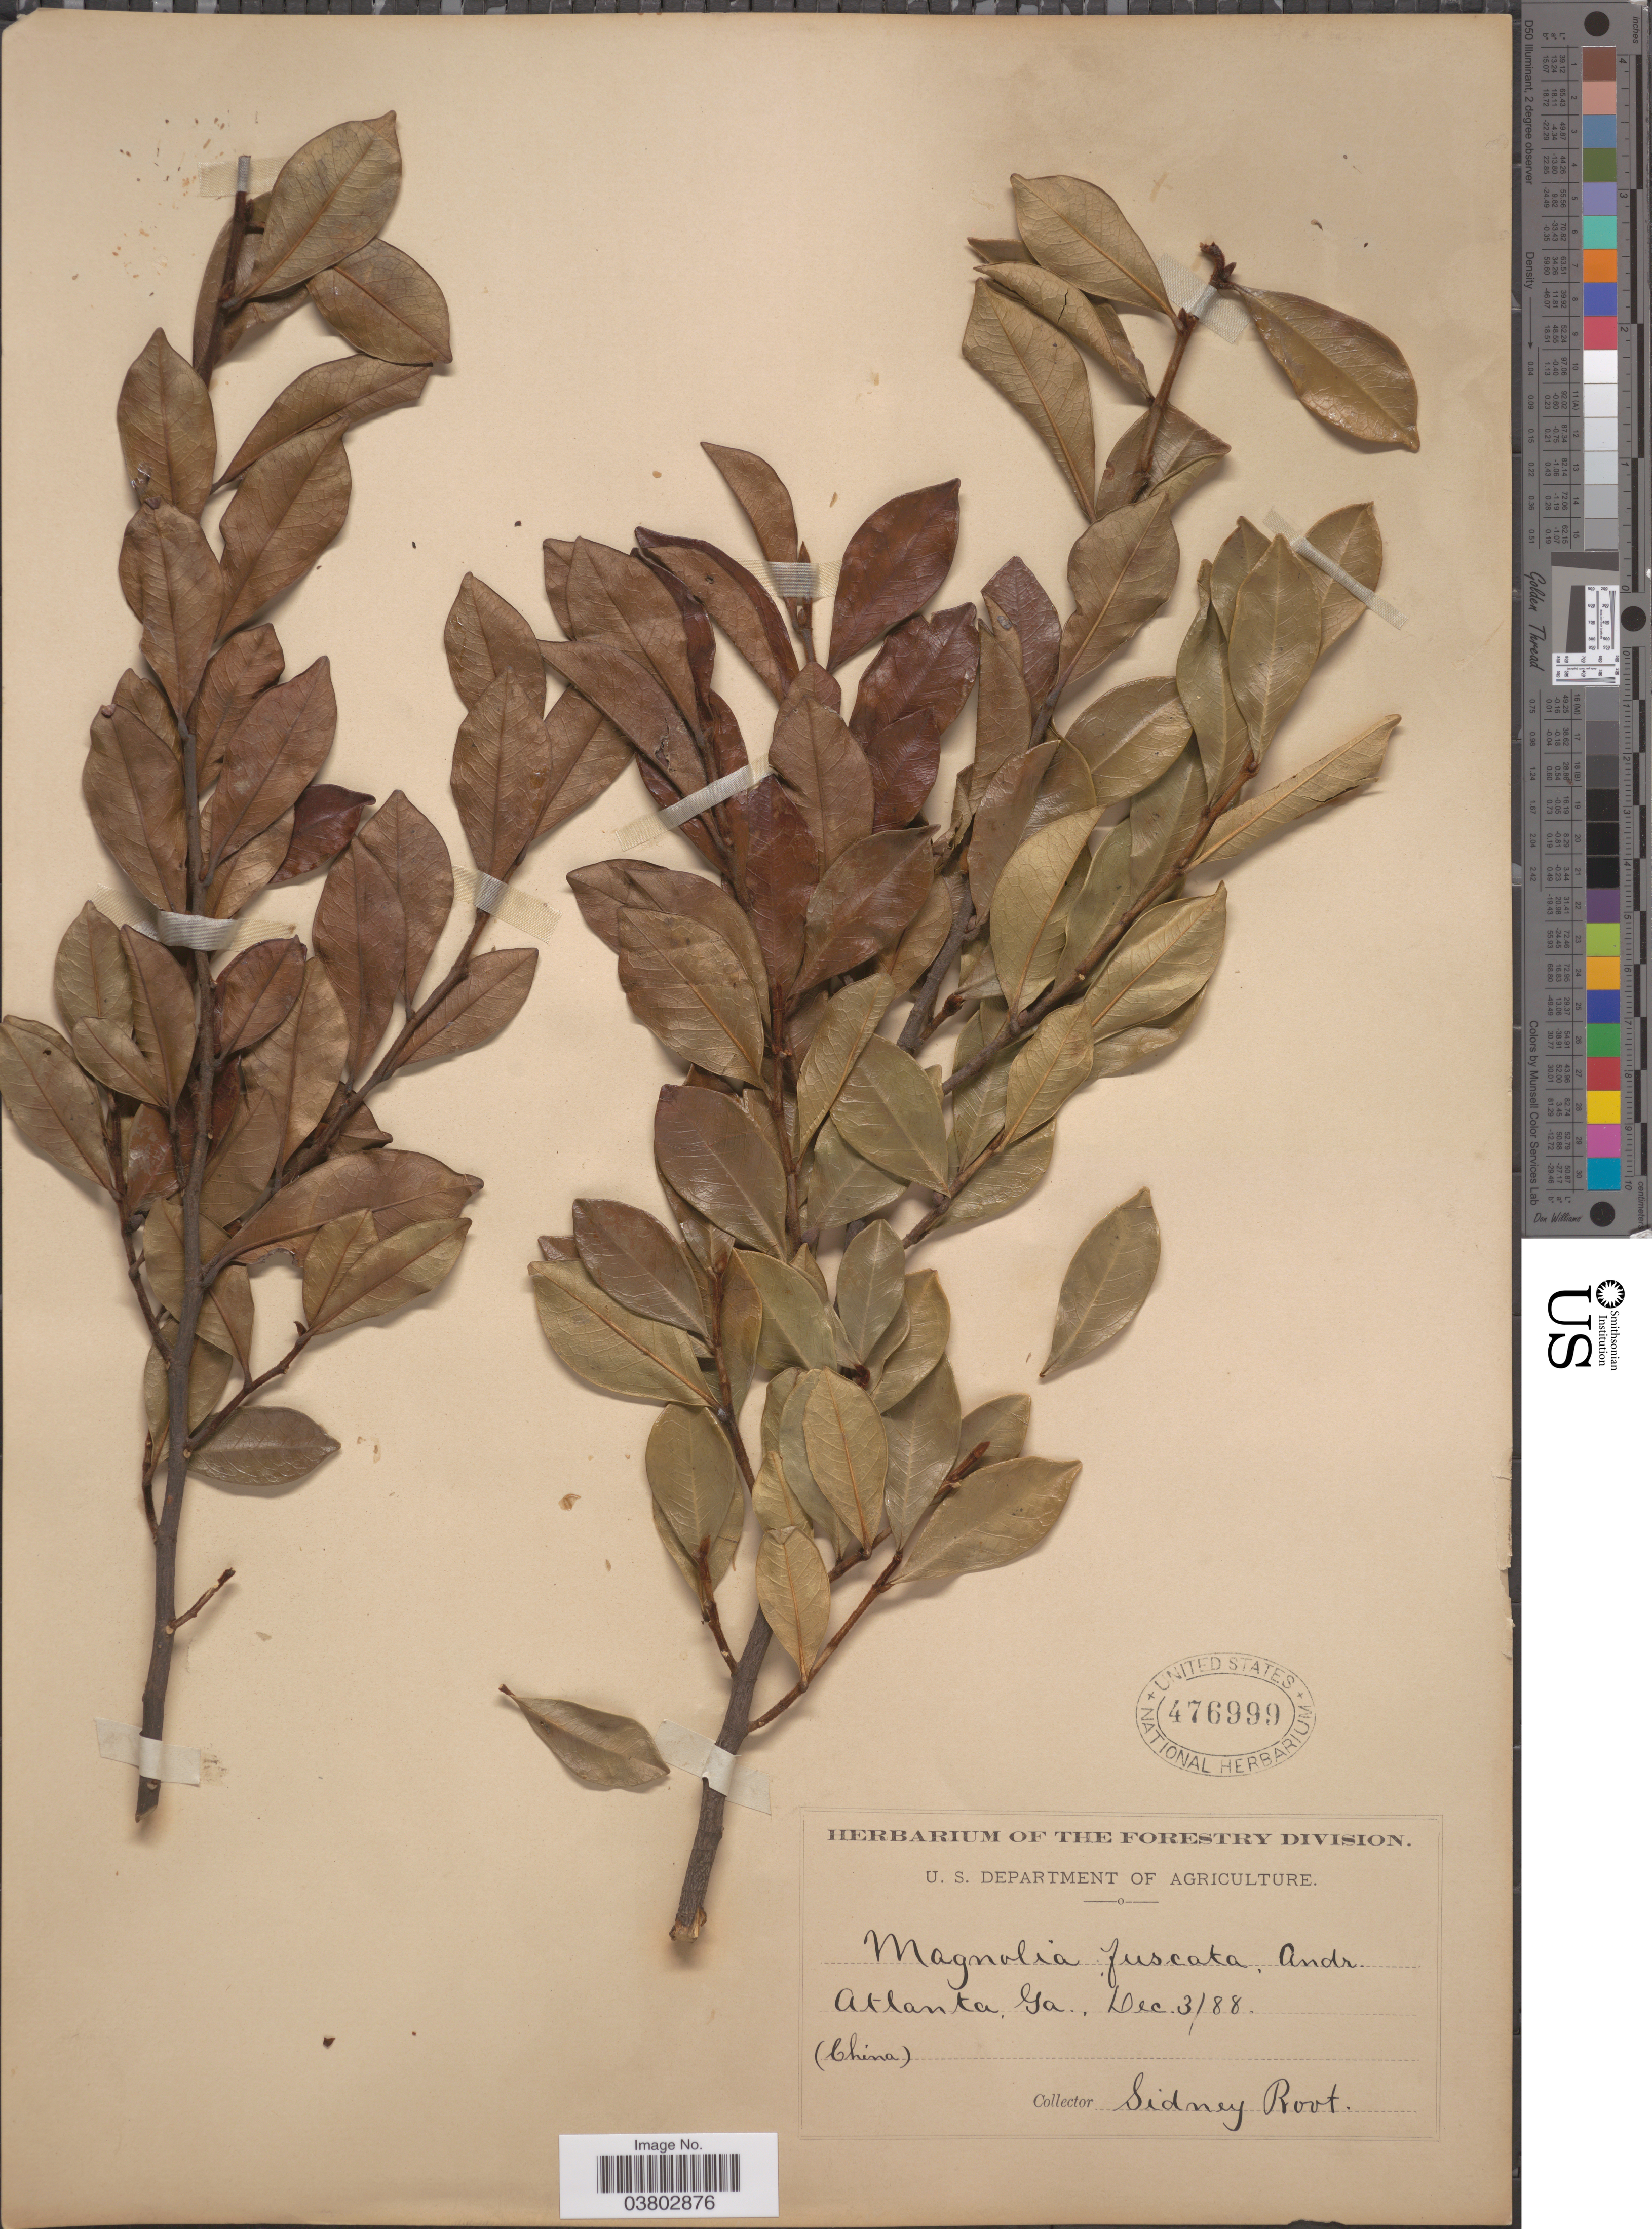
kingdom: Plantae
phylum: Tracheophyta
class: Magnoliopsida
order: Magnoliales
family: Magnoliaceae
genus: Magnolia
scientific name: Magnolia fuscata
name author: Andrews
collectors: S. Root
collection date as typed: Transcribed d/m/y: 3/12/88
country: United States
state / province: Georgia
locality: Atlanta.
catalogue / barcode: US 476999